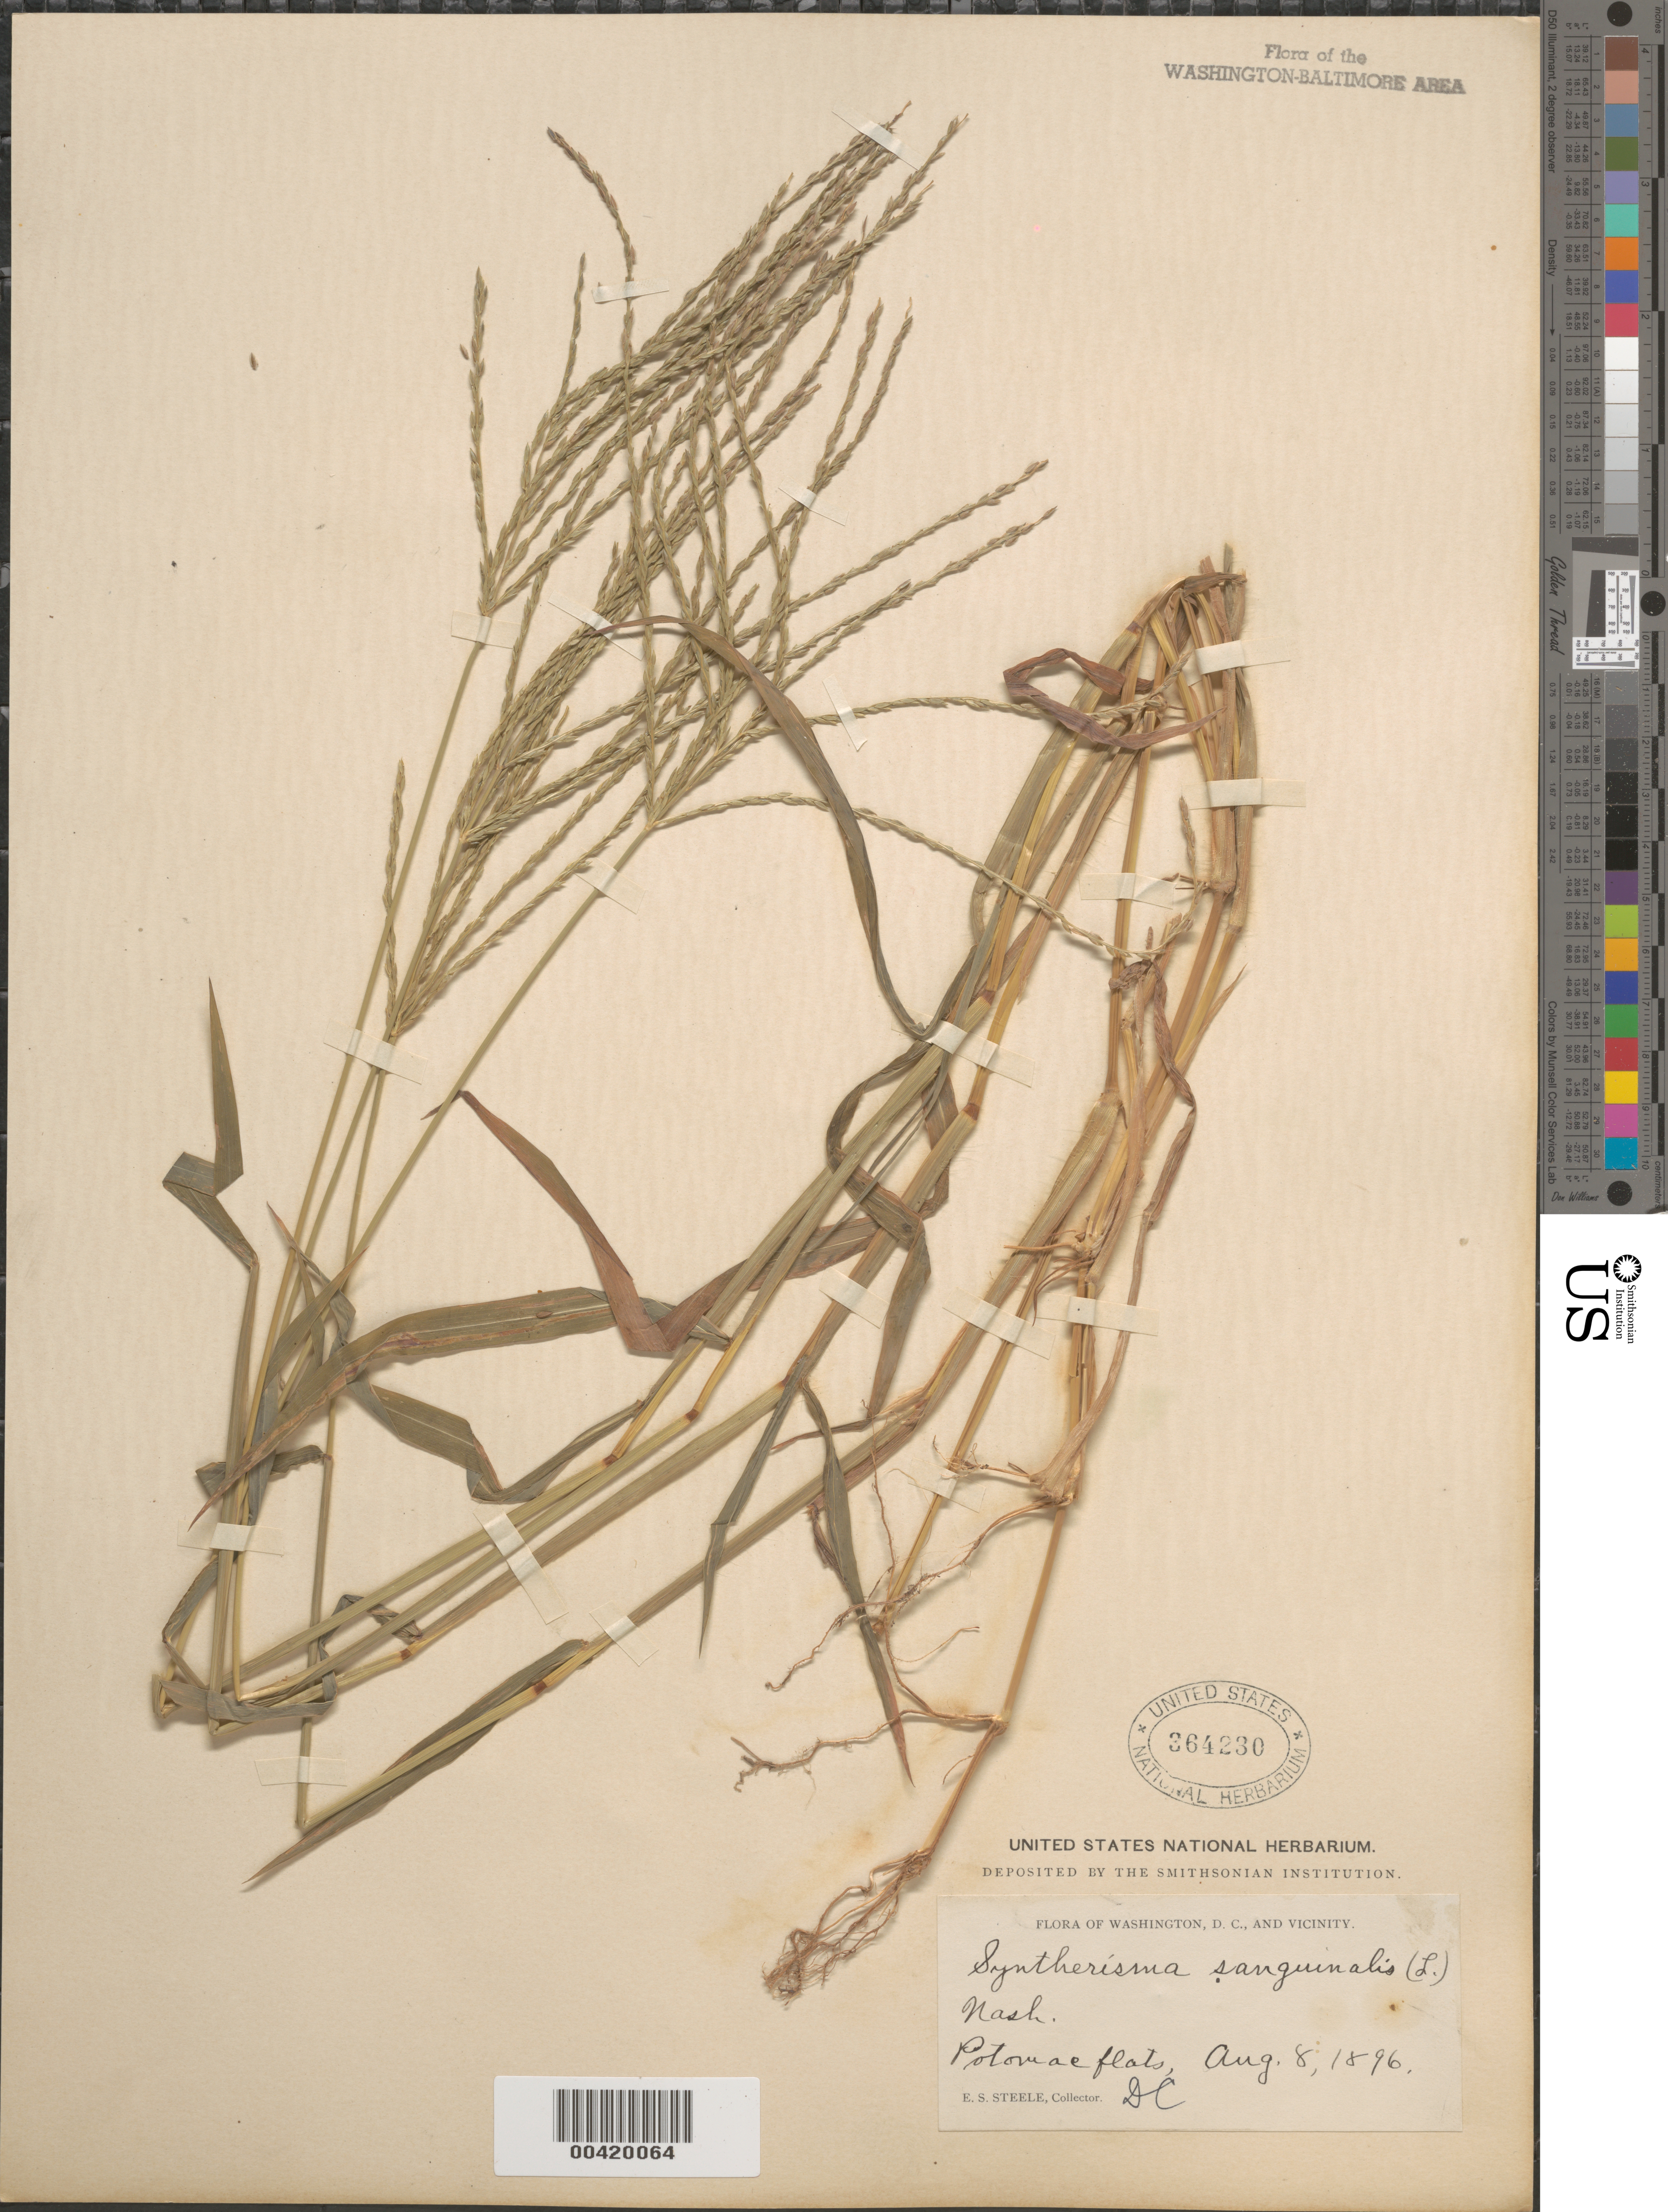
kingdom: Plantae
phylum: Tracheophyta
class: Liliopsida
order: Poales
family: Poaceae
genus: Digitaria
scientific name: Digitaria sanguinalis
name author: (L.) Scop.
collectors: E. Steele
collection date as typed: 08 Aug 1896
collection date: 1896-08-08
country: United States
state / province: District of Columbia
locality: Potomac Flats C. and O. Canal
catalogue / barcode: US 364230